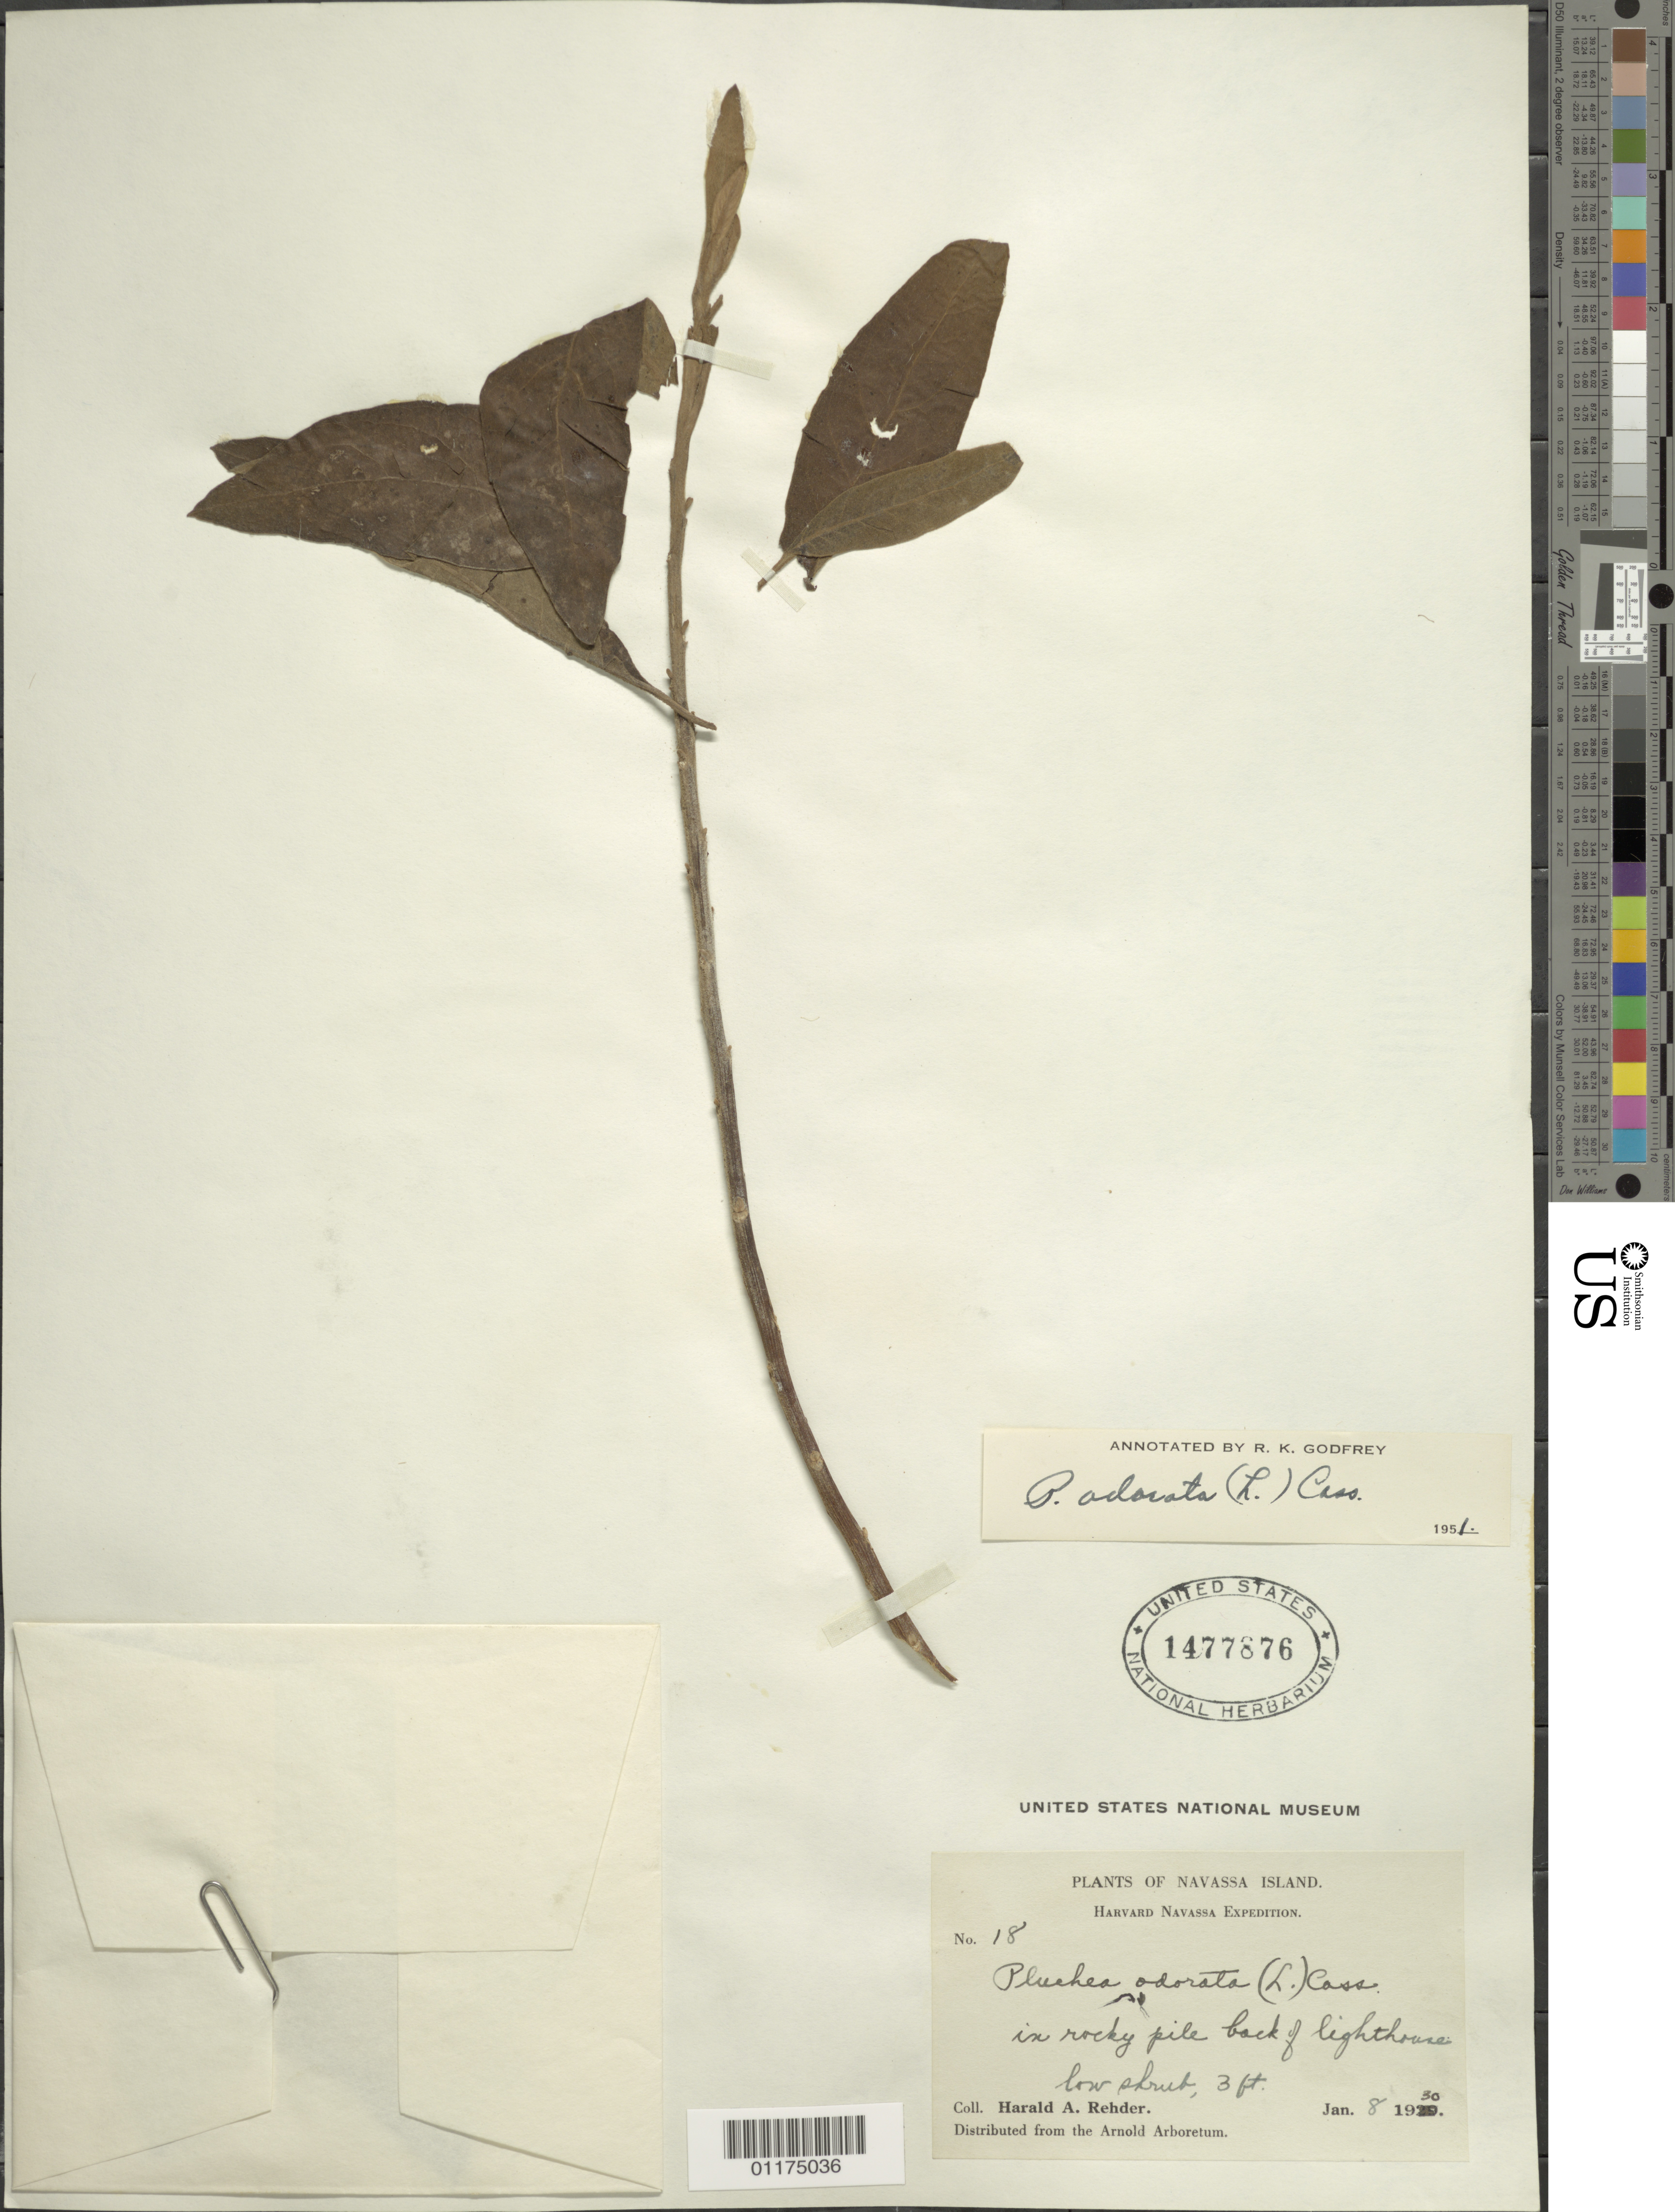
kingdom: Plantae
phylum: Tracheophyta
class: Magnoliopsida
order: Asterales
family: Asteraceae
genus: Pluchea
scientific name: Pluchea odorata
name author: (L.) Cass.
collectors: A. Rehder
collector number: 18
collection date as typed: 08 Jan 1930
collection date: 1930-01-08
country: Navassa Island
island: Navassa I.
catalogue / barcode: US 1477876